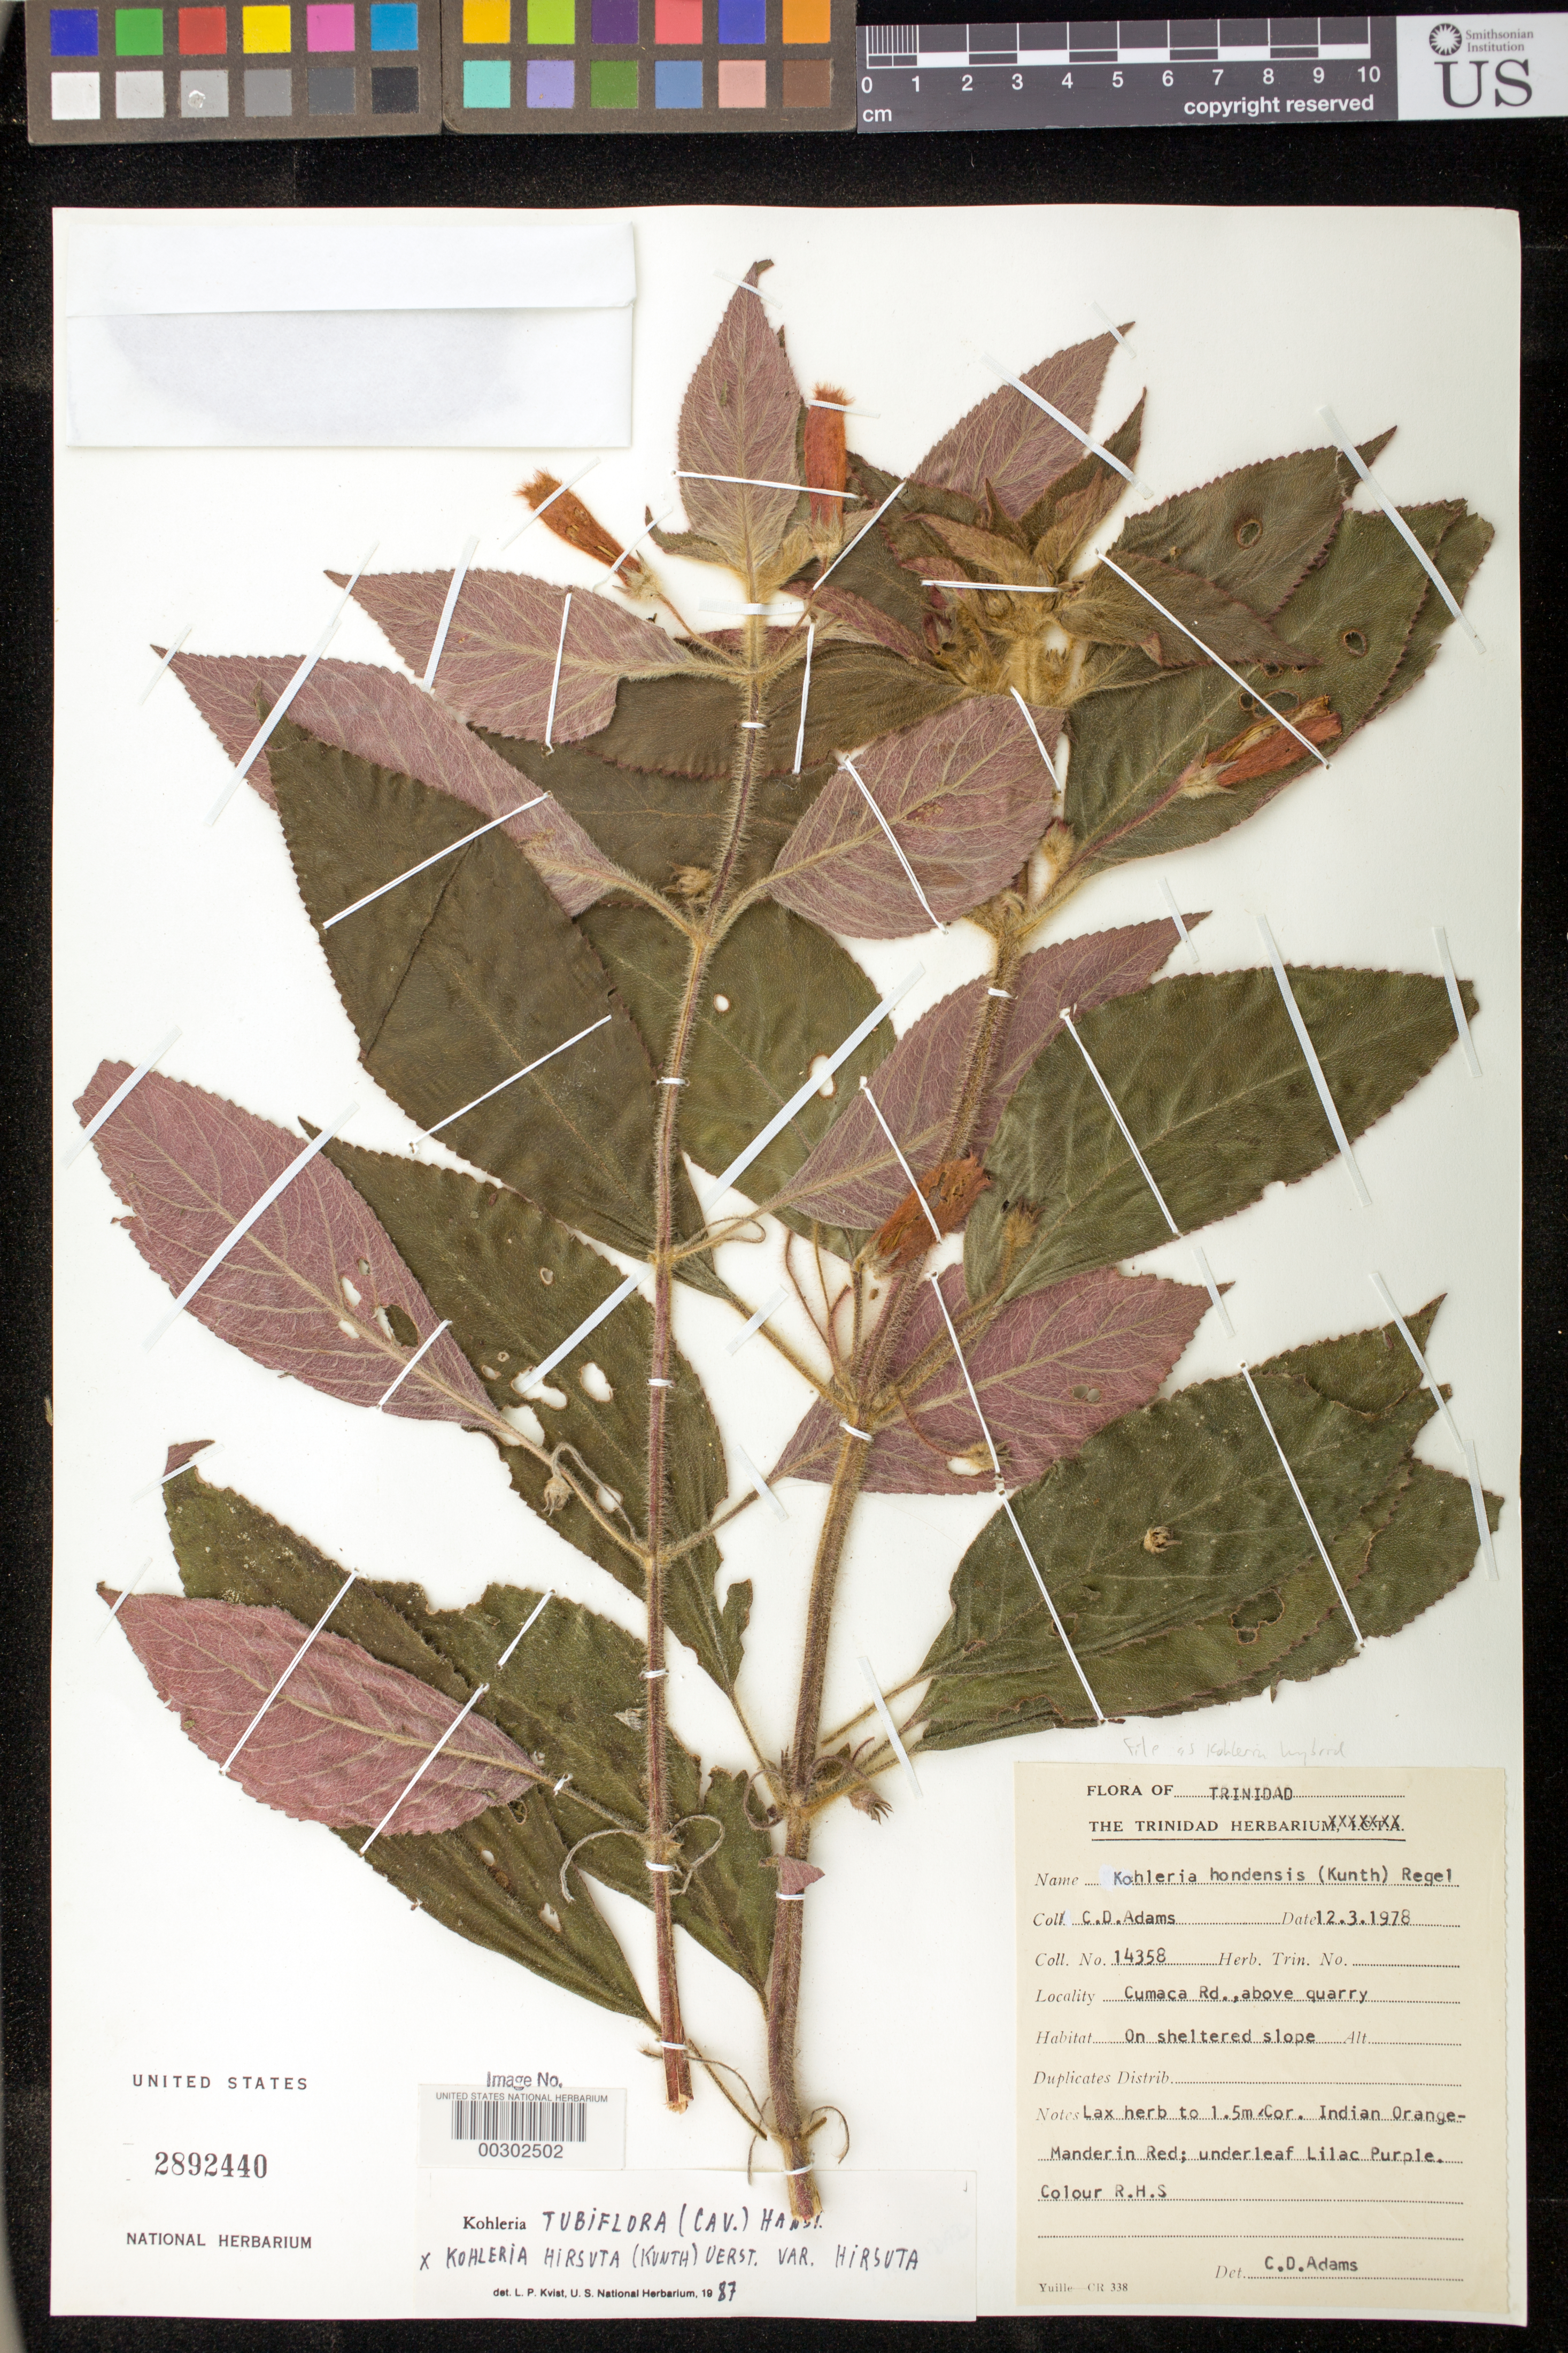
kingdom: Plantae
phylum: Tracheophyta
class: Magnoliopsida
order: Lamiales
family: Gesneriaceae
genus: Kohleria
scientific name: Kohleria hybrid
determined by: Kvist, L. P., (US), Smithsonian Institution - National Museum of Natural History (UNITED STATES)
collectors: C. D. Adams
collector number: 14358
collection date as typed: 12 Mar 1978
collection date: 1978-03-12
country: Trinidad and Tobago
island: Trinidad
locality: Cumaca Rd., above quarry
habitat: On sheltered slope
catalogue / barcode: US 2892440